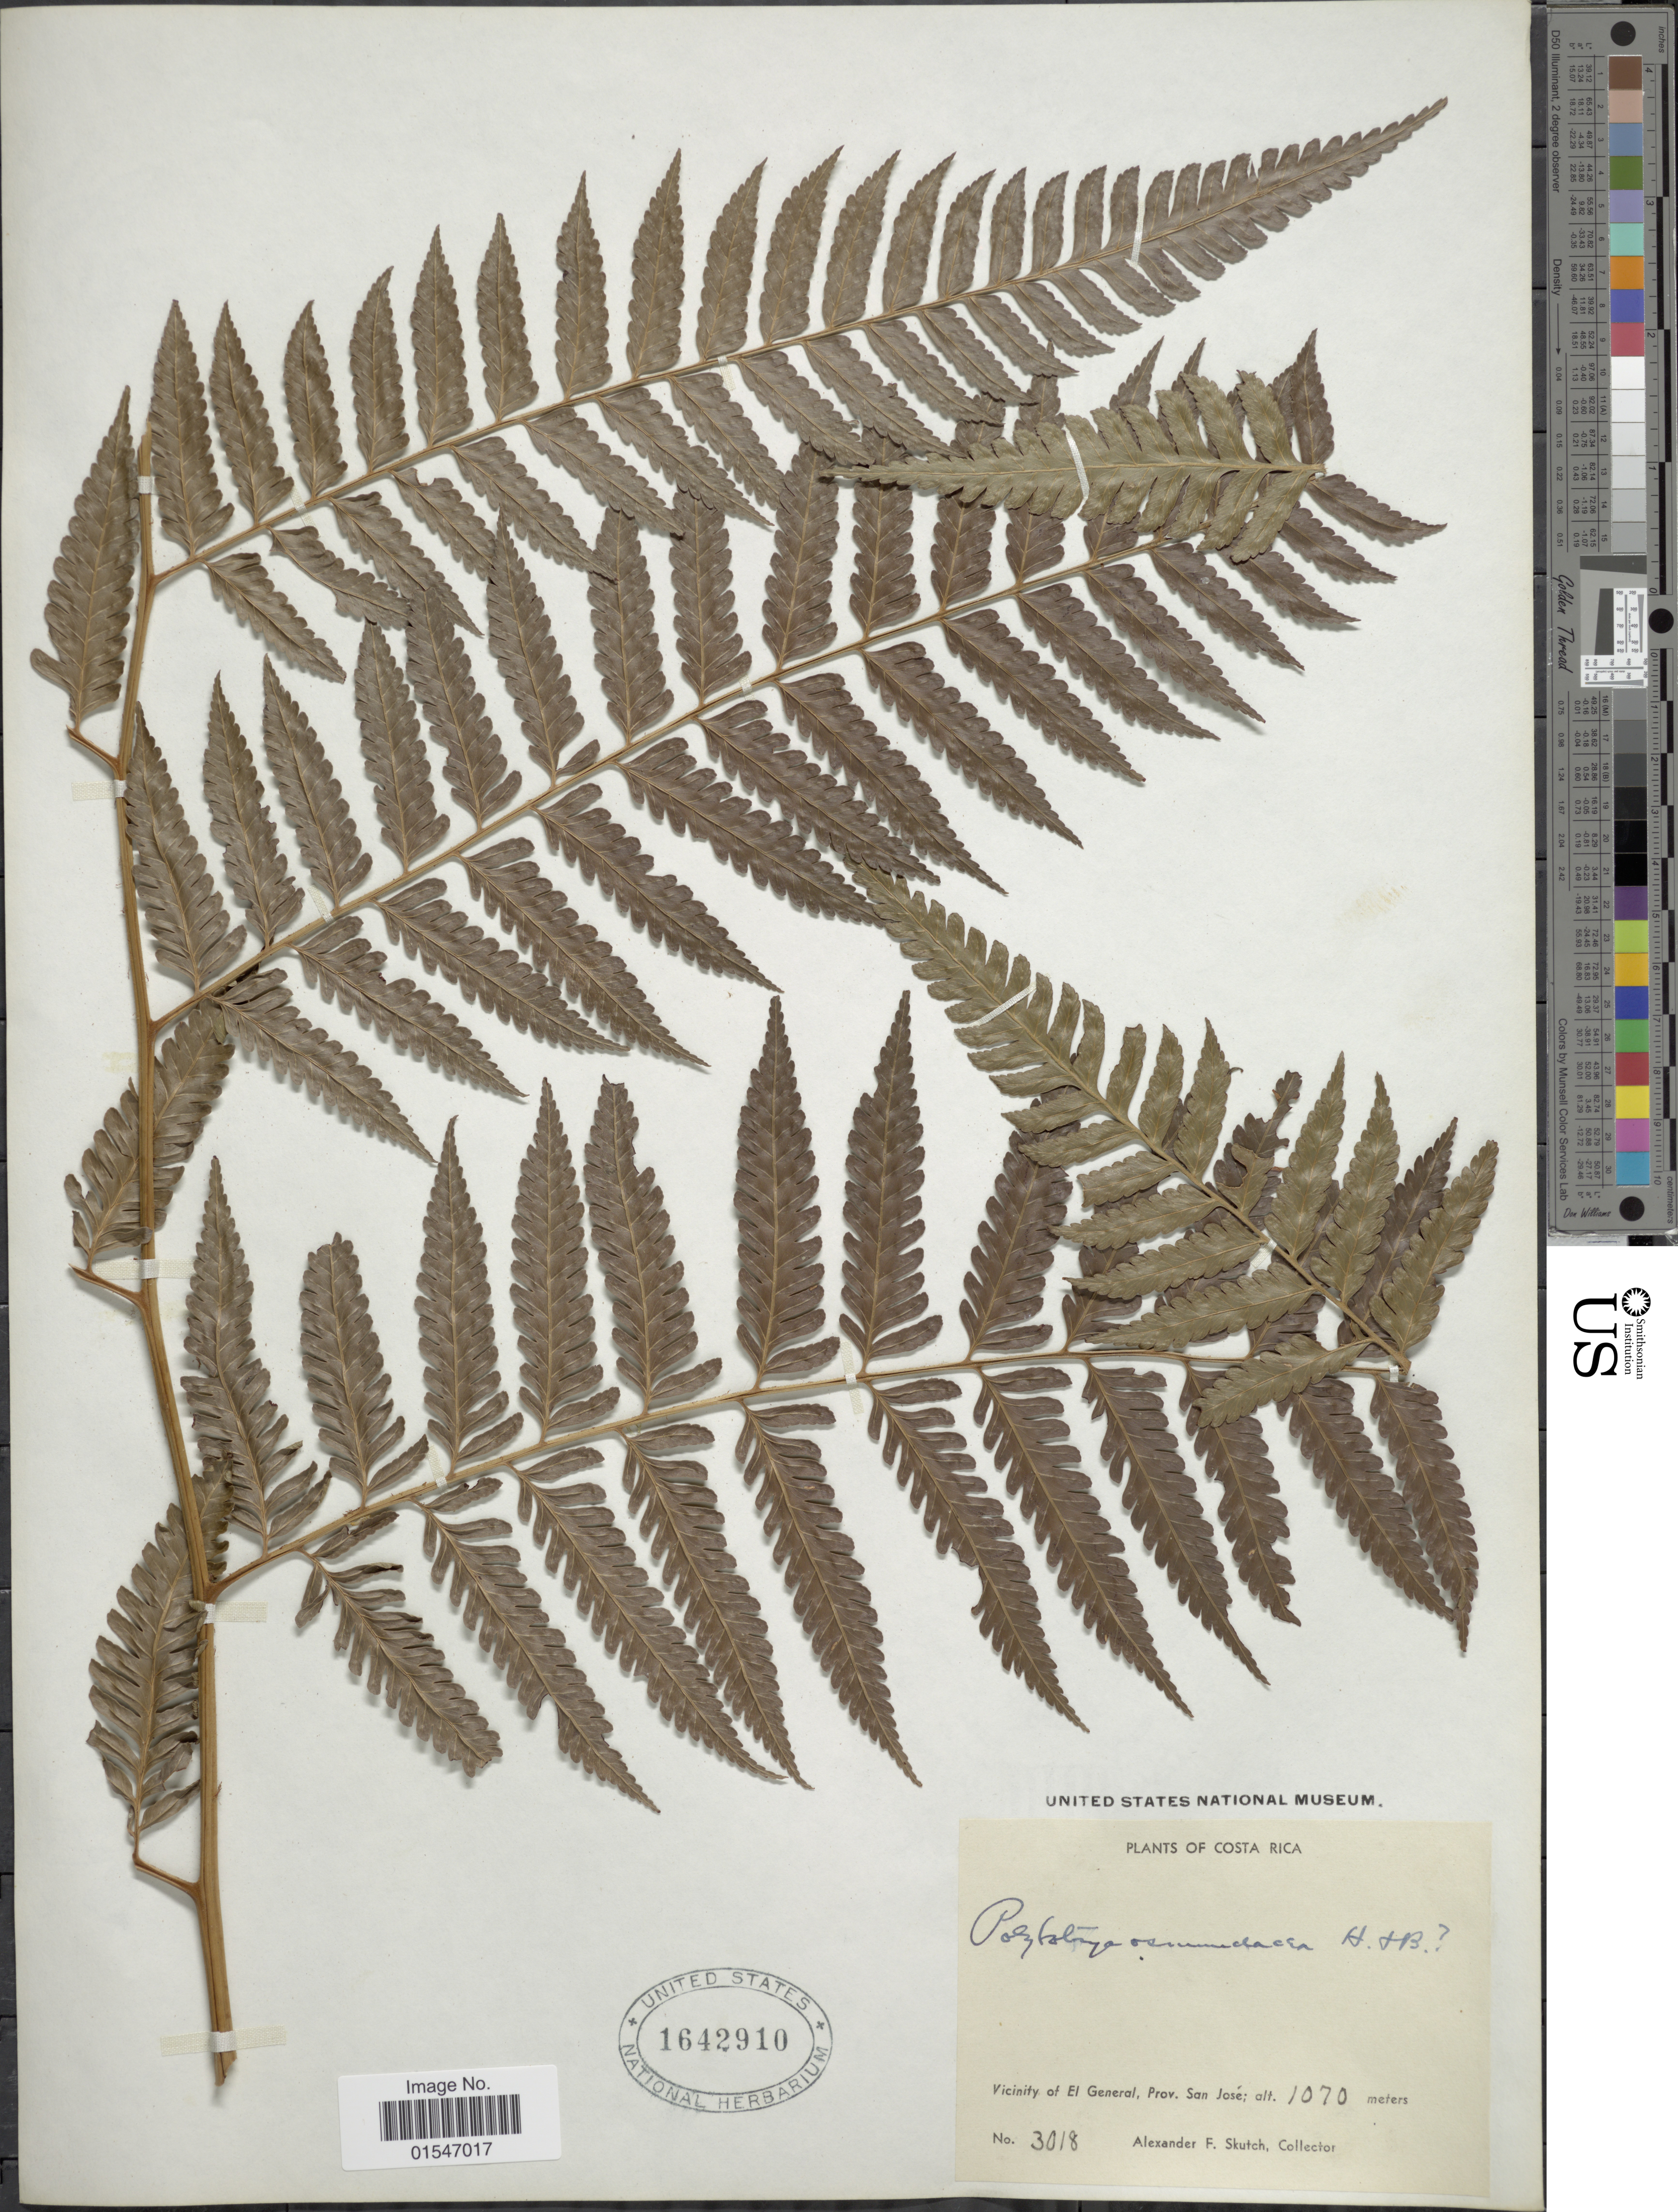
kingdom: Plantae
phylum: Tracheophyta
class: Polypodiopsida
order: Polypodiales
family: Dryopteridaceae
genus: Polybotrya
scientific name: Polybotrya osmundacea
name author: Humb. & Bonpl. ex Willd.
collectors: A. F. Skutch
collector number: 3018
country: Costa Rica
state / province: San José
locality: Costa Rica. Vicinity of El General, Prov. San Jose.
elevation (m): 1070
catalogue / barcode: US 1642910